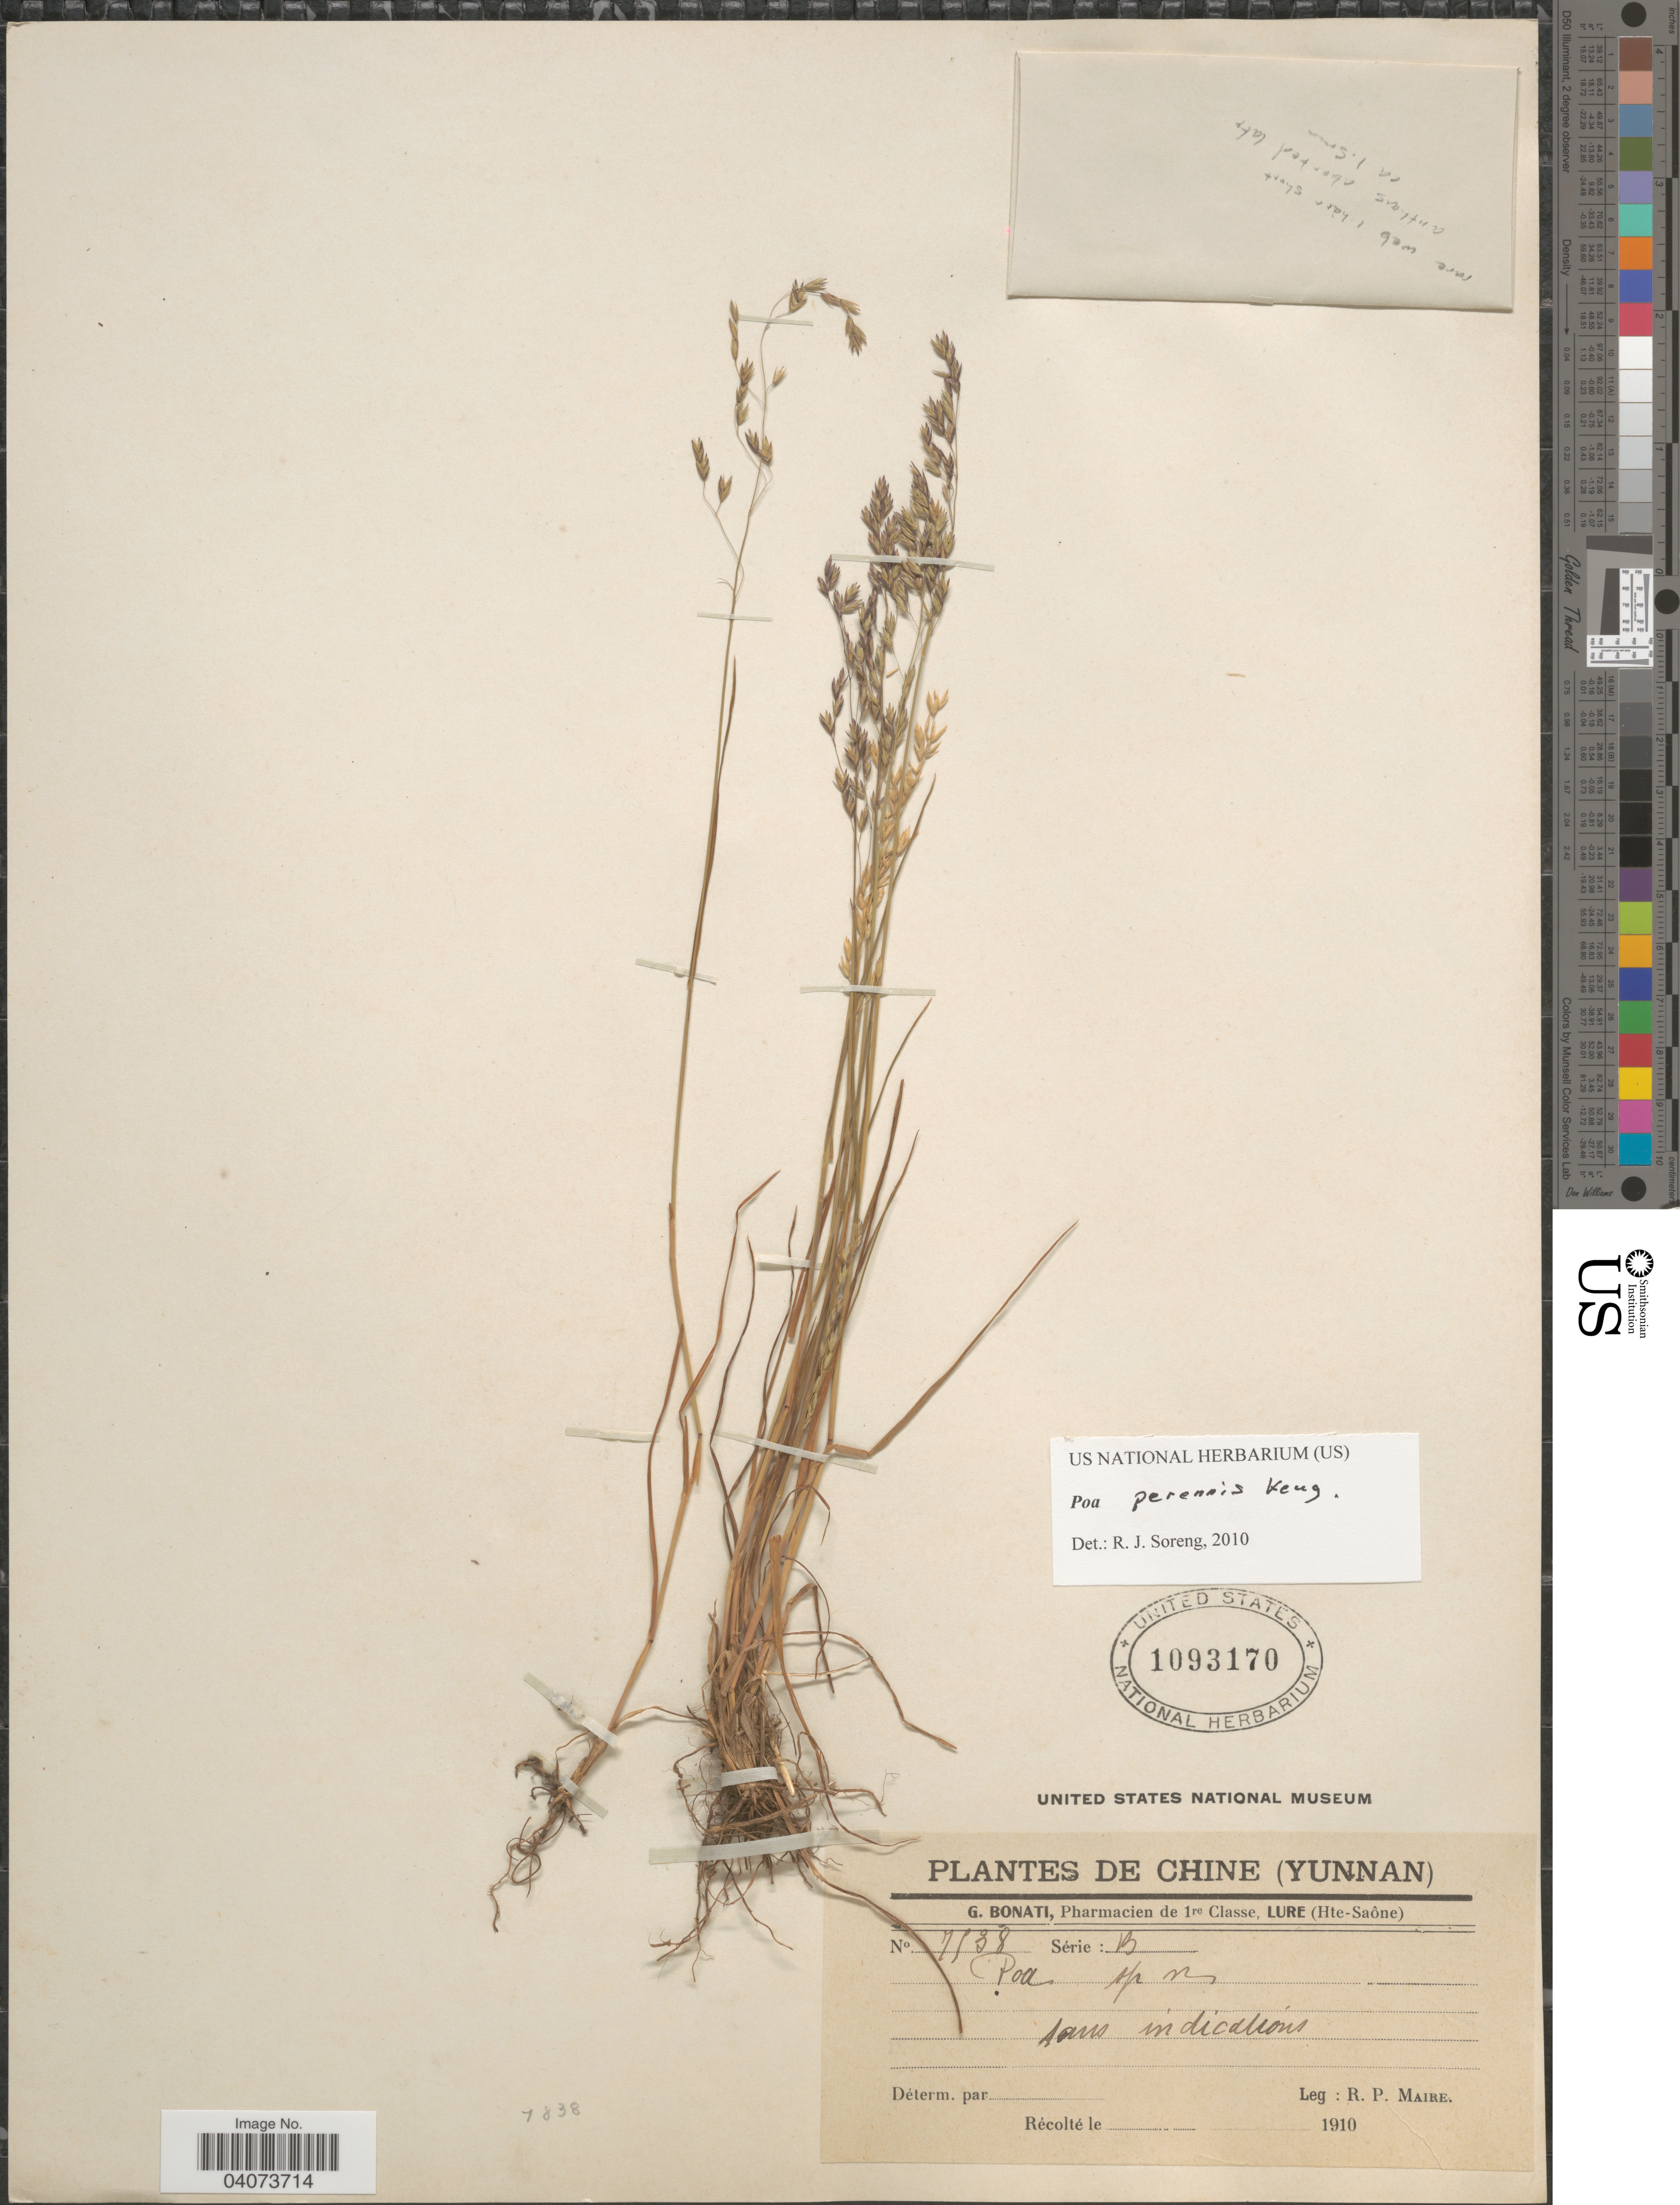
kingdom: Plantae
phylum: Tracheophyta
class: Liliopsida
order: Poales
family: Poaceae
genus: Poa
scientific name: Poa perennis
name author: Keng ex Keng f.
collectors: R.-P. Maire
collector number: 7538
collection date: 1910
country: China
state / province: Yunnan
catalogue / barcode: US 1093170